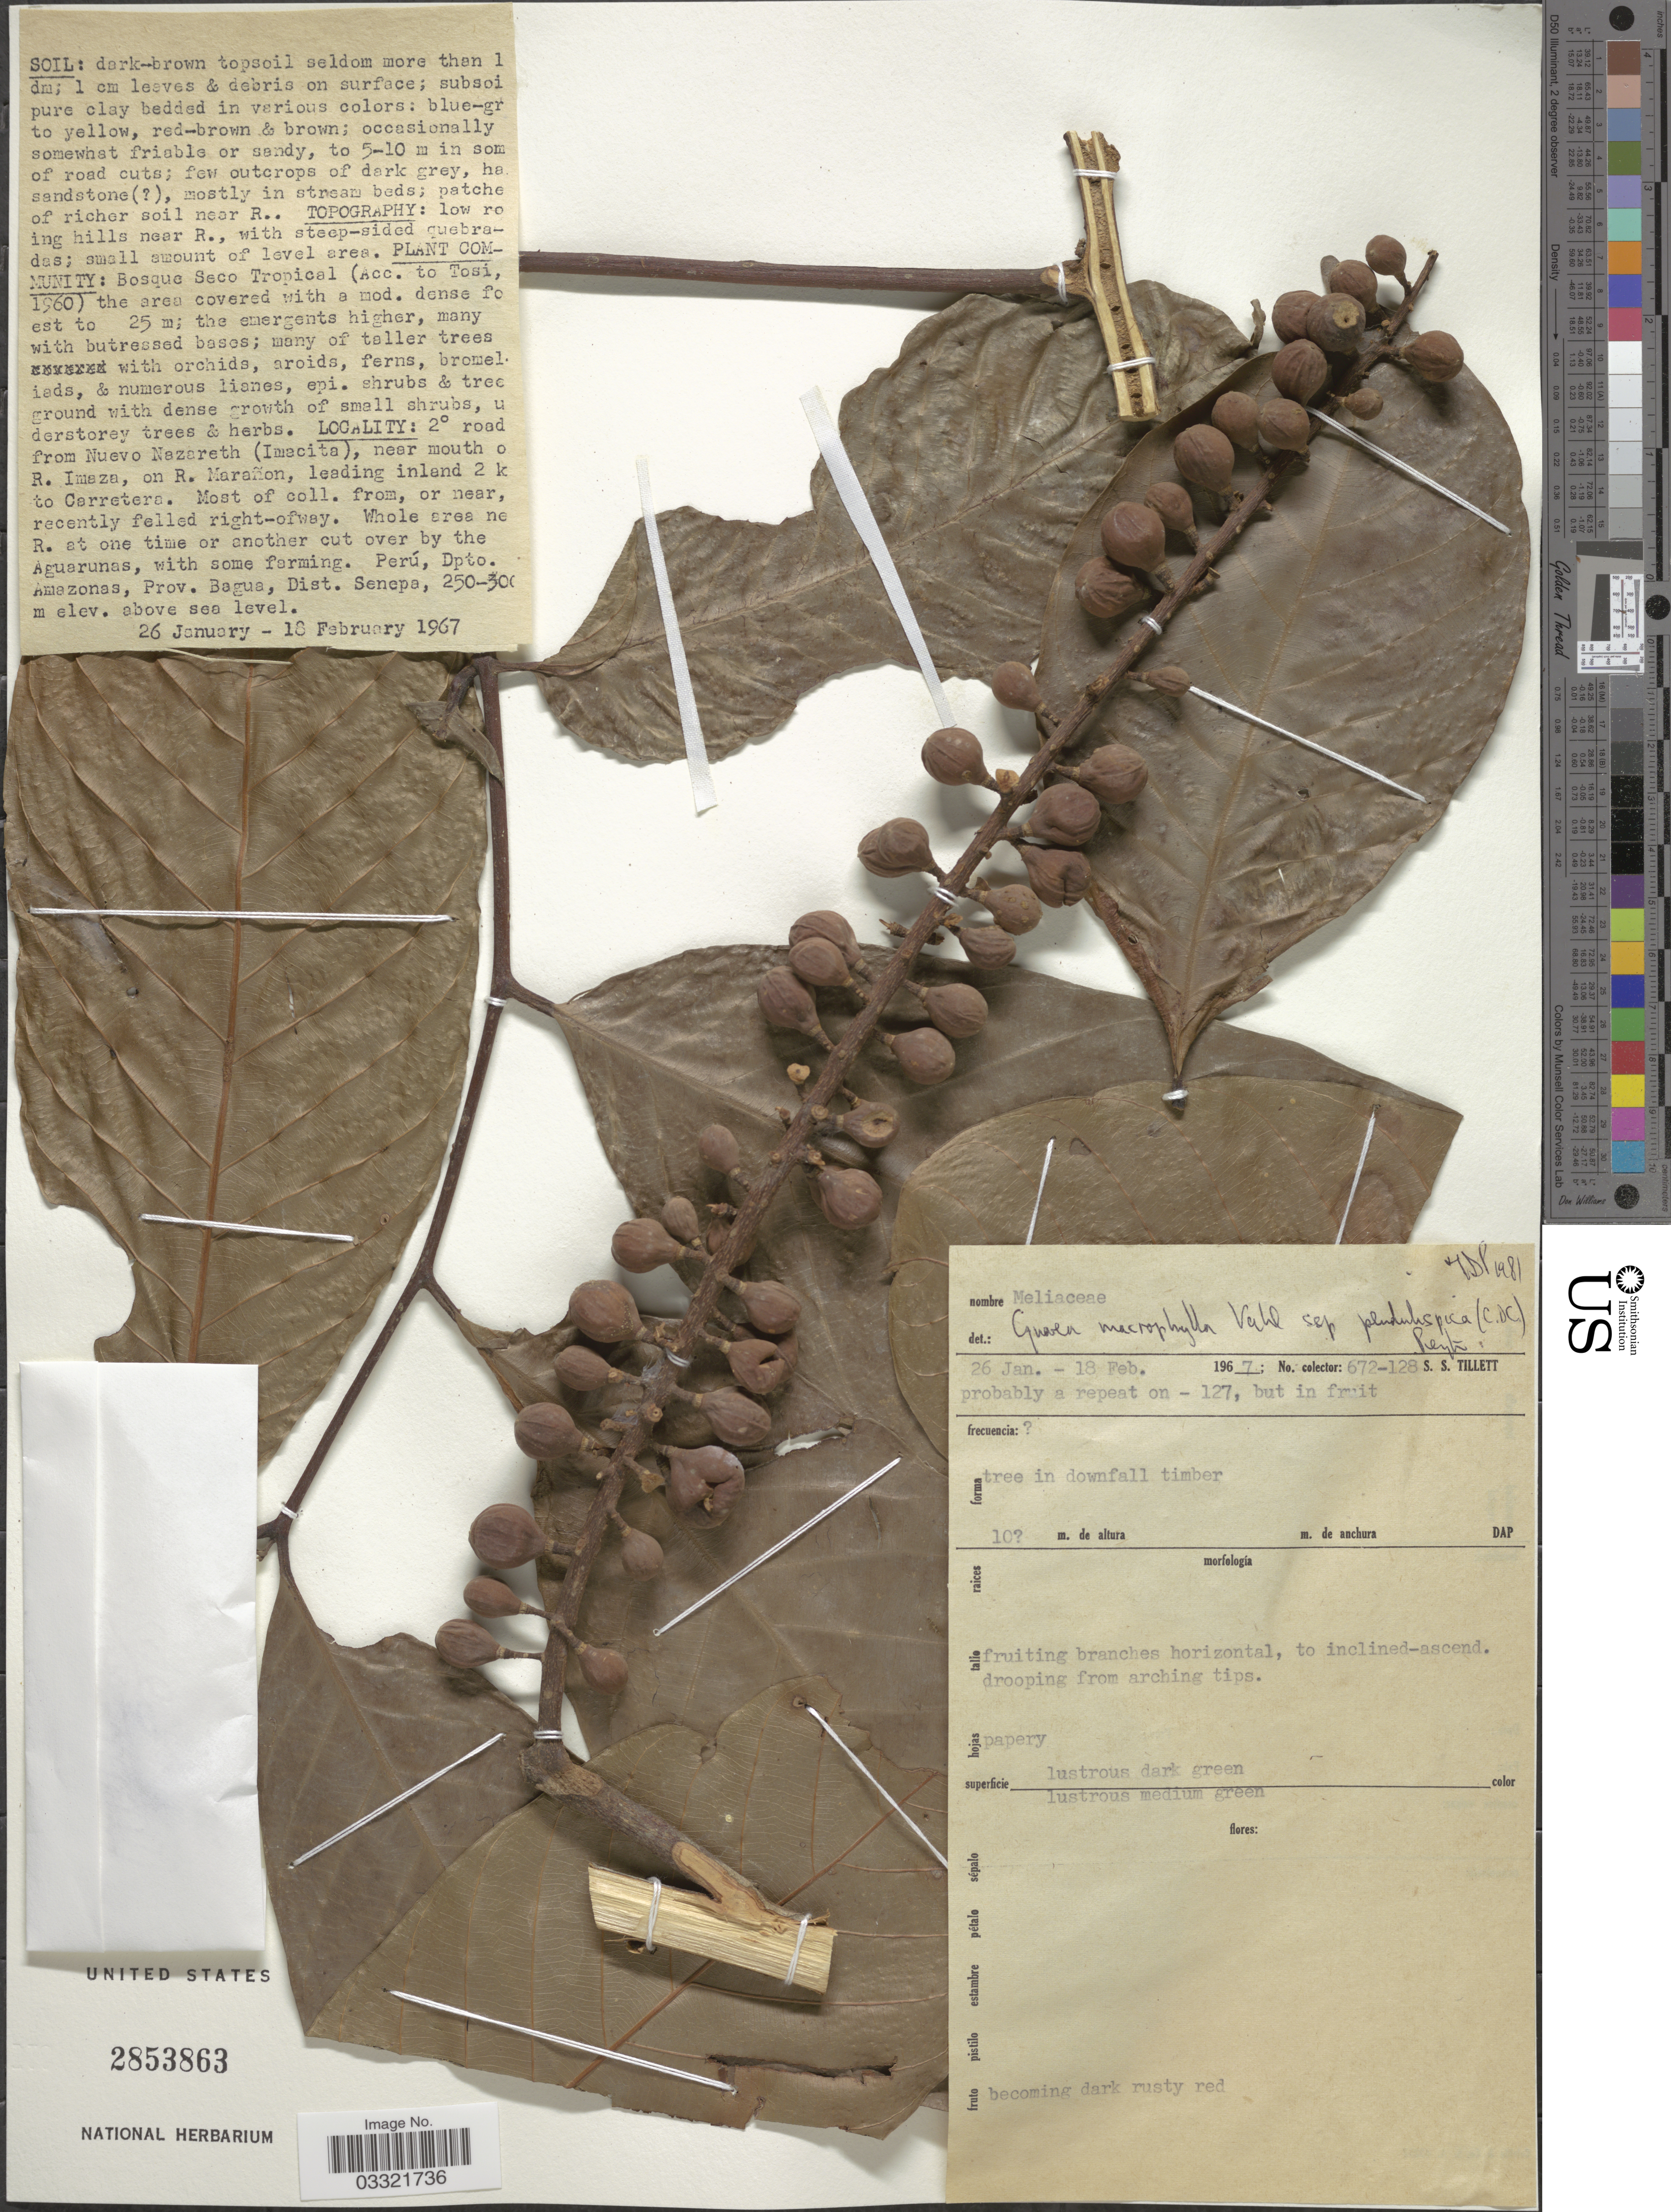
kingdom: Plantae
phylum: Tracheophyta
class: Magnoliopsida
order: Sapindales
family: Meliaceae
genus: Guarea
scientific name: Guarea macrophylla subsp. pendulispica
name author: (C. DC.) T.D. Penn.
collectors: S. S. Tillett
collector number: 672-128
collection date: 1967-01-26/1967-02-18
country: Peru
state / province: Amazonas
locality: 2° road from Nuevo Nazareth (Imacita), near mouth o R. Imaza, on R. Marañon, leading inland 2 k to Carretera. Dpto. Amazonas, Prov. Bagua, Dist. Senepa.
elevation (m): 250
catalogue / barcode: US 2853863